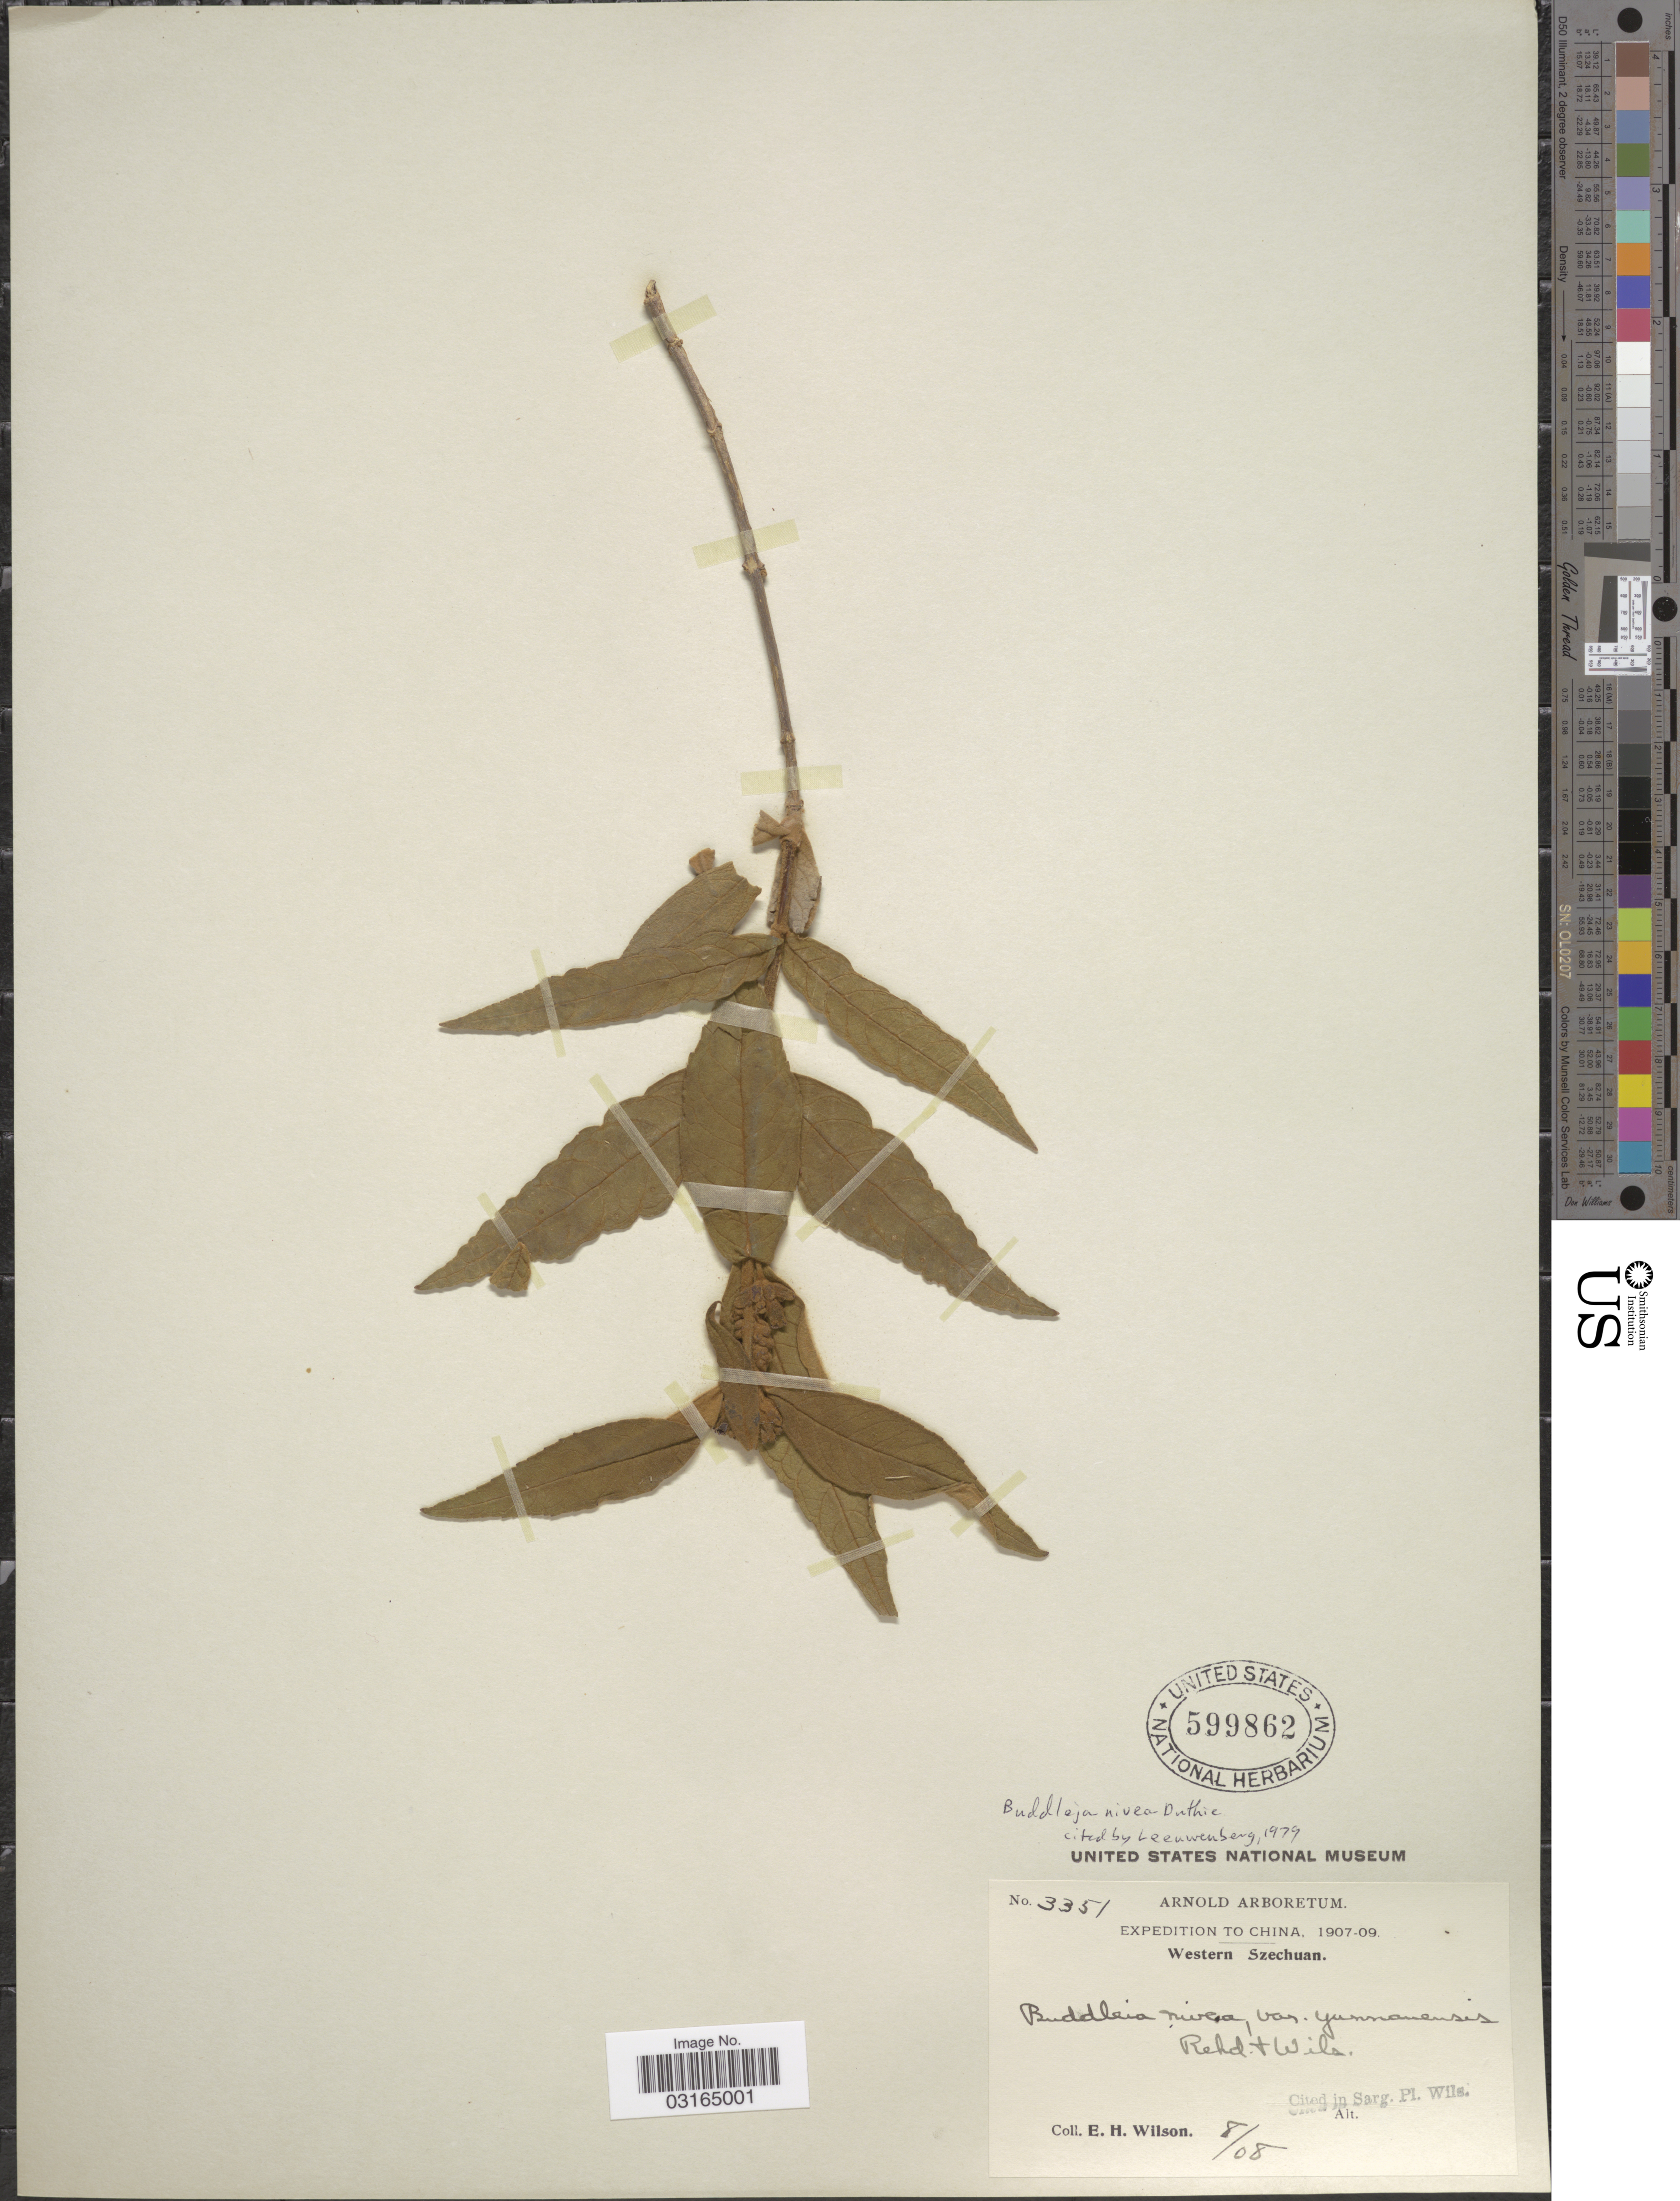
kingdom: Plantae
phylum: Tracheophyta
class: Magnoliopsida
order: Lamiales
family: Scrophulariaceae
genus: Buddleja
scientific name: Buddleja nivea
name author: Duthie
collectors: E. Wilson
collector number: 3351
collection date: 1908-08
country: China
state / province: Sichuan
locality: Western Szechuan.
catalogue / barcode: US 599862